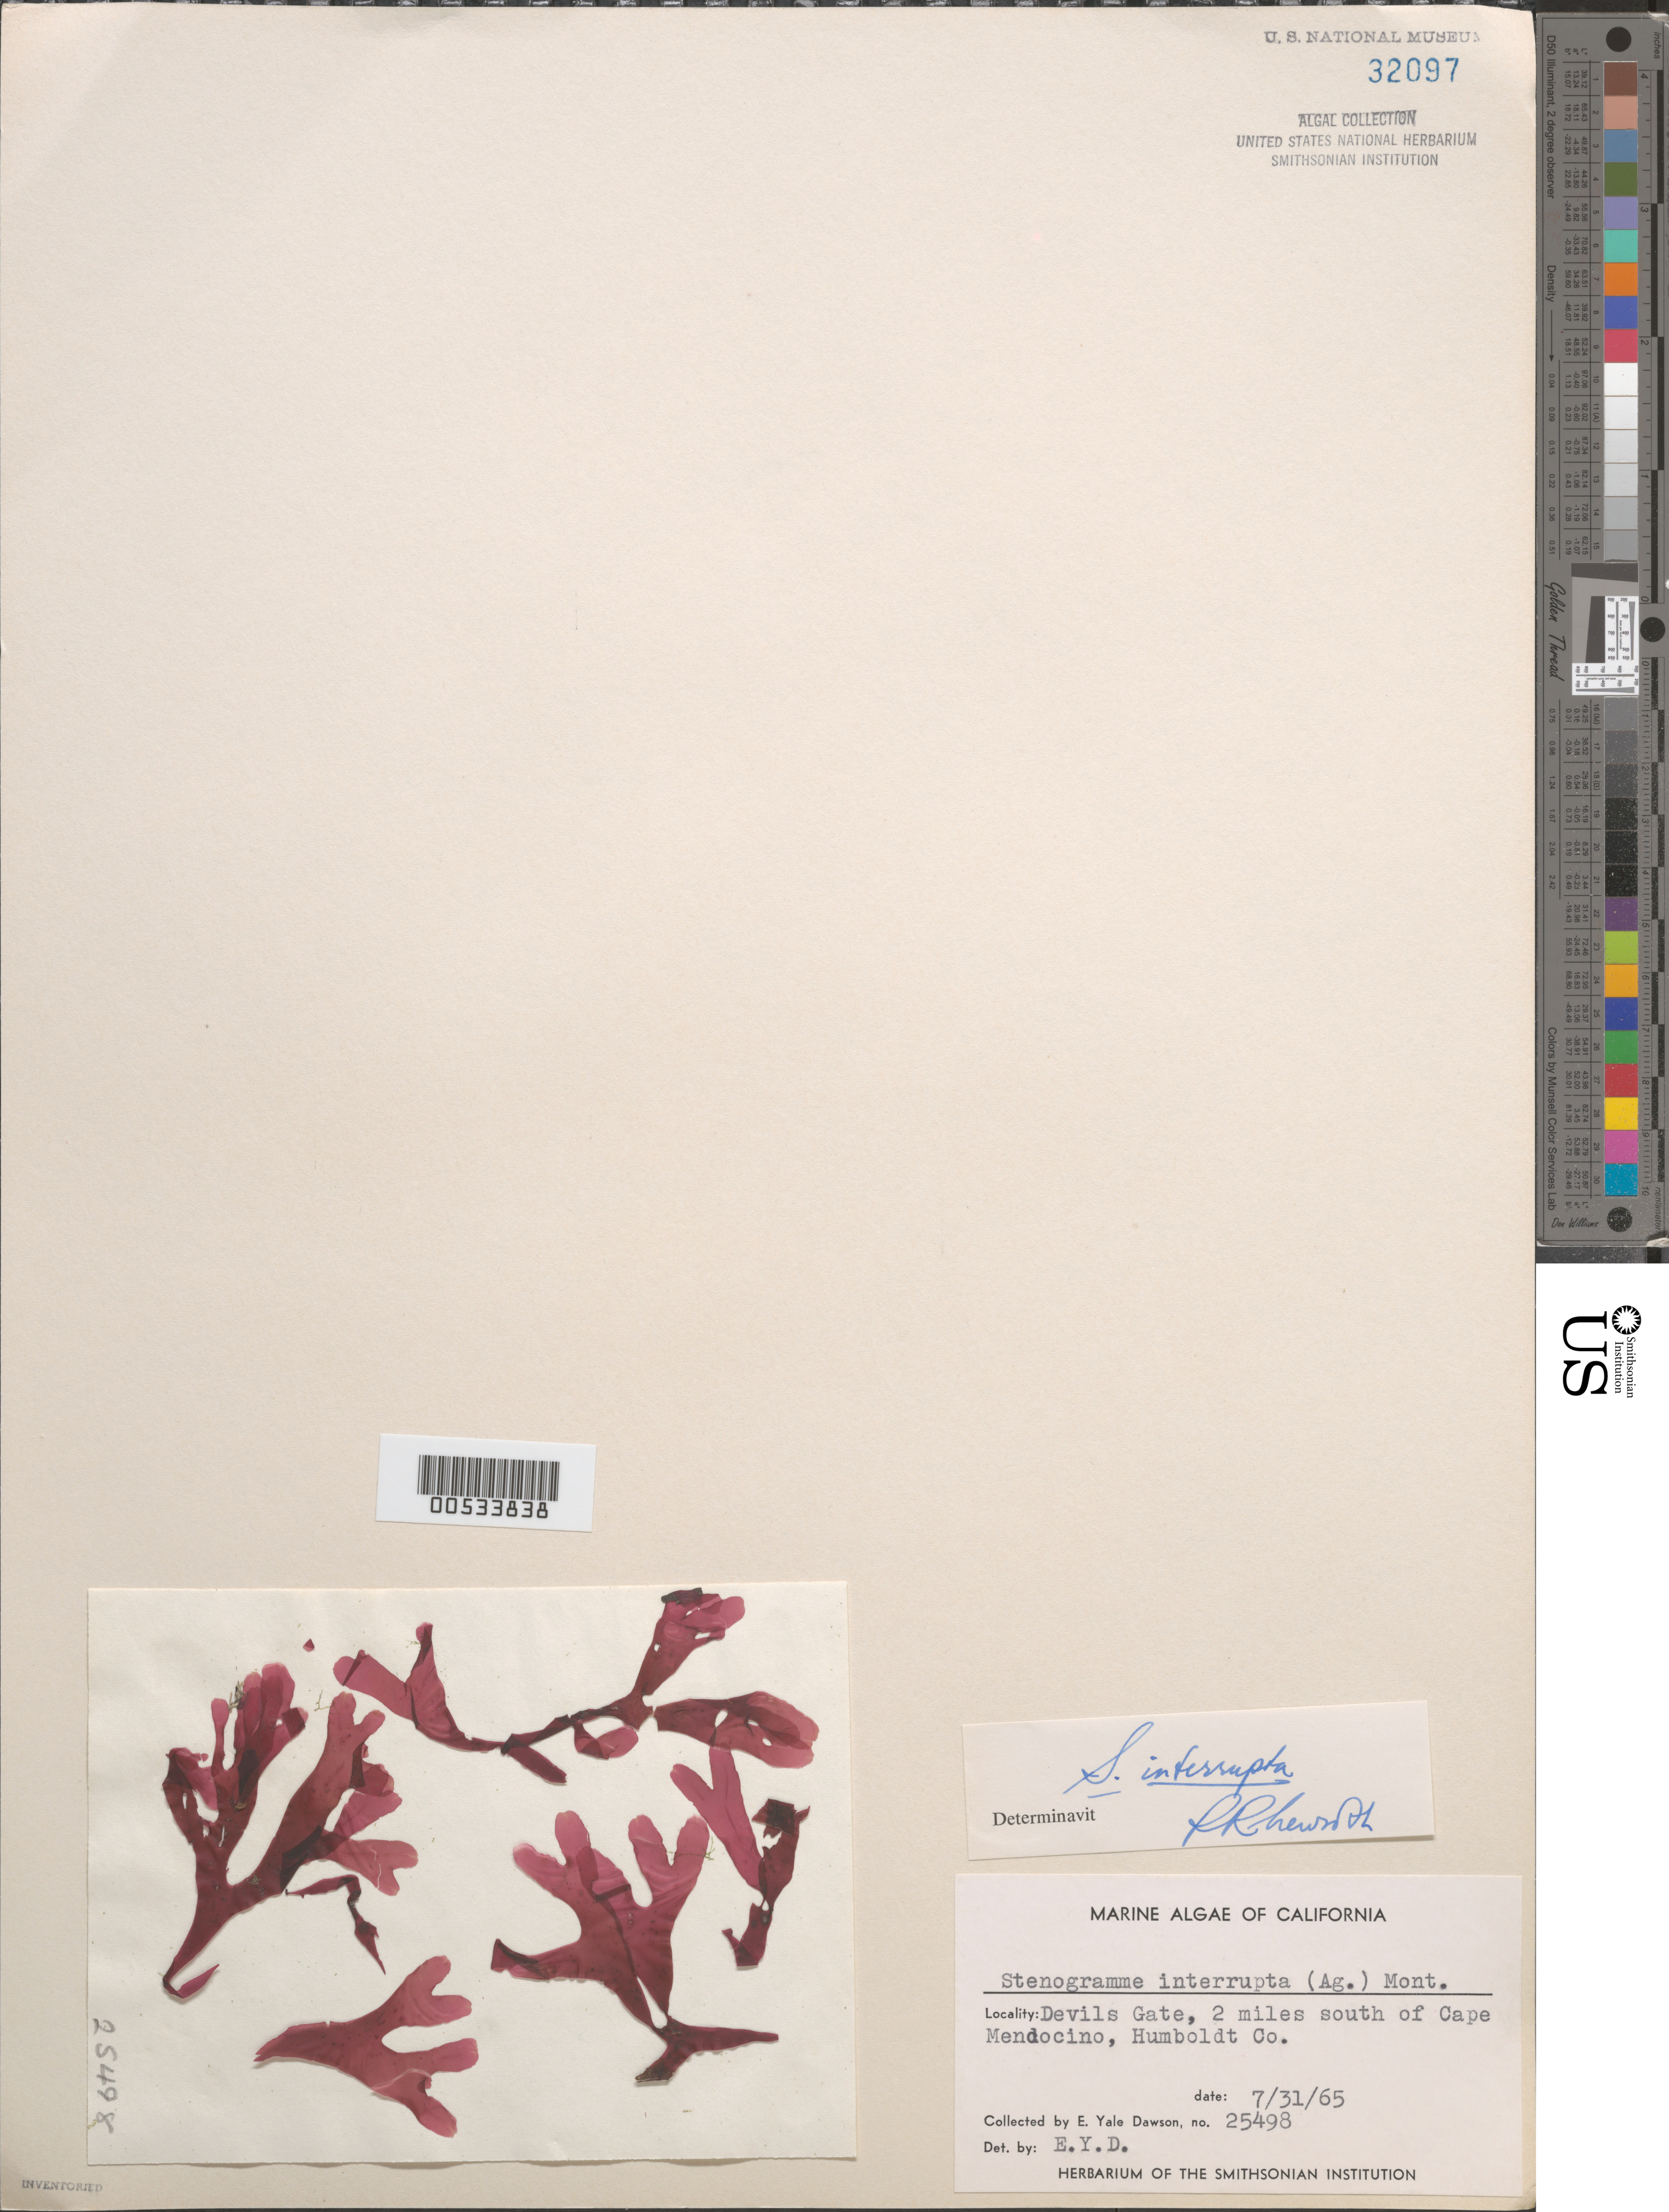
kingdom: Plantae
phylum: Rhodophyta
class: Florideophyceae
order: Gigartinales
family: Phyllophoraceae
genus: Stenogramma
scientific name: Stenogramma interruptum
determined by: Newroth, P. R.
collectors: E. Y. Dawson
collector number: EYD 25498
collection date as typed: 31 Jul 1965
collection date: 1965-07-31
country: United States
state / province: California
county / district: Humboldt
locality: Devils Gate, 2 miles south of Cape Mendocino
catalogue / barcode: US 32097